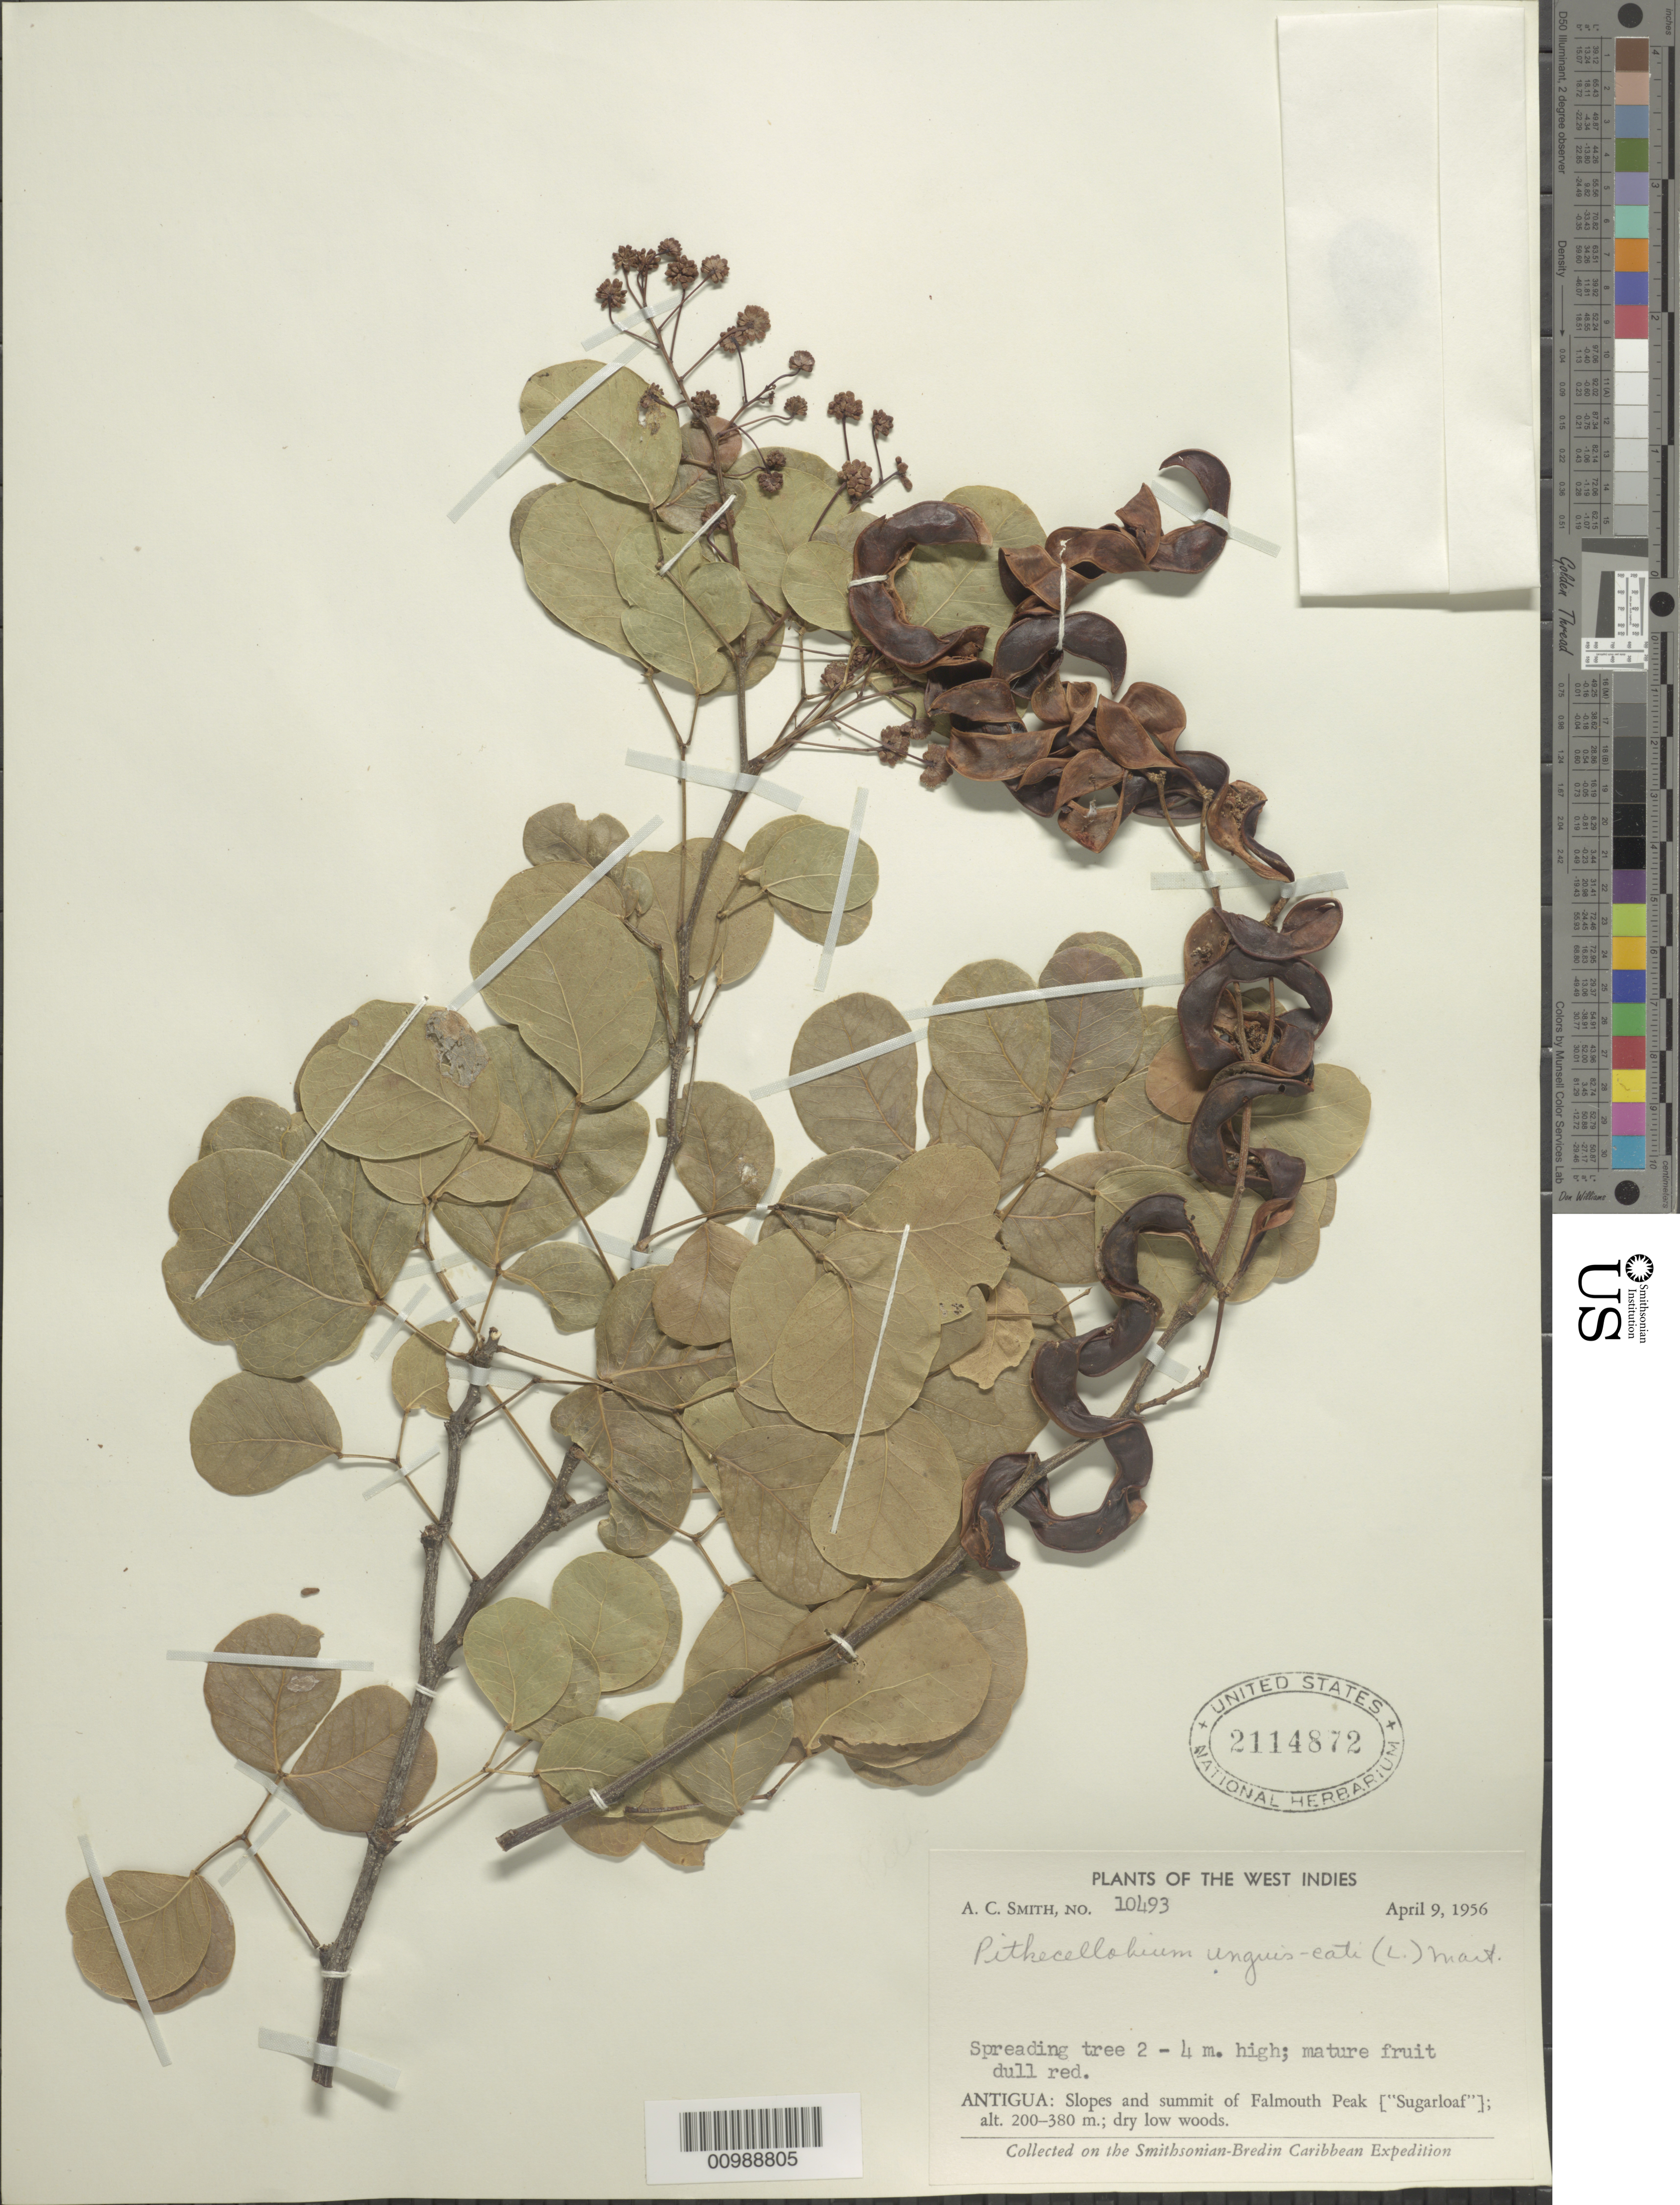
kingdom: Plantae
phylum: Tracheophyta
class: Magnoliopsida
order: Fabales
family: Fabaceae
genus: Pithecellobium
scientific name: Pithecellobium unguis-cati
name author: (L.) Benth.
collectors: A. C. Smith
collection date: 1956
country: Antigua and Barbuda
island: Antigua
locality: Slopes and summit of Falmouth Peak ("Sugarloaf")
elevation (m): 200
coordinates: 0 N, 0 E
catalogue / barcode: US 2114872